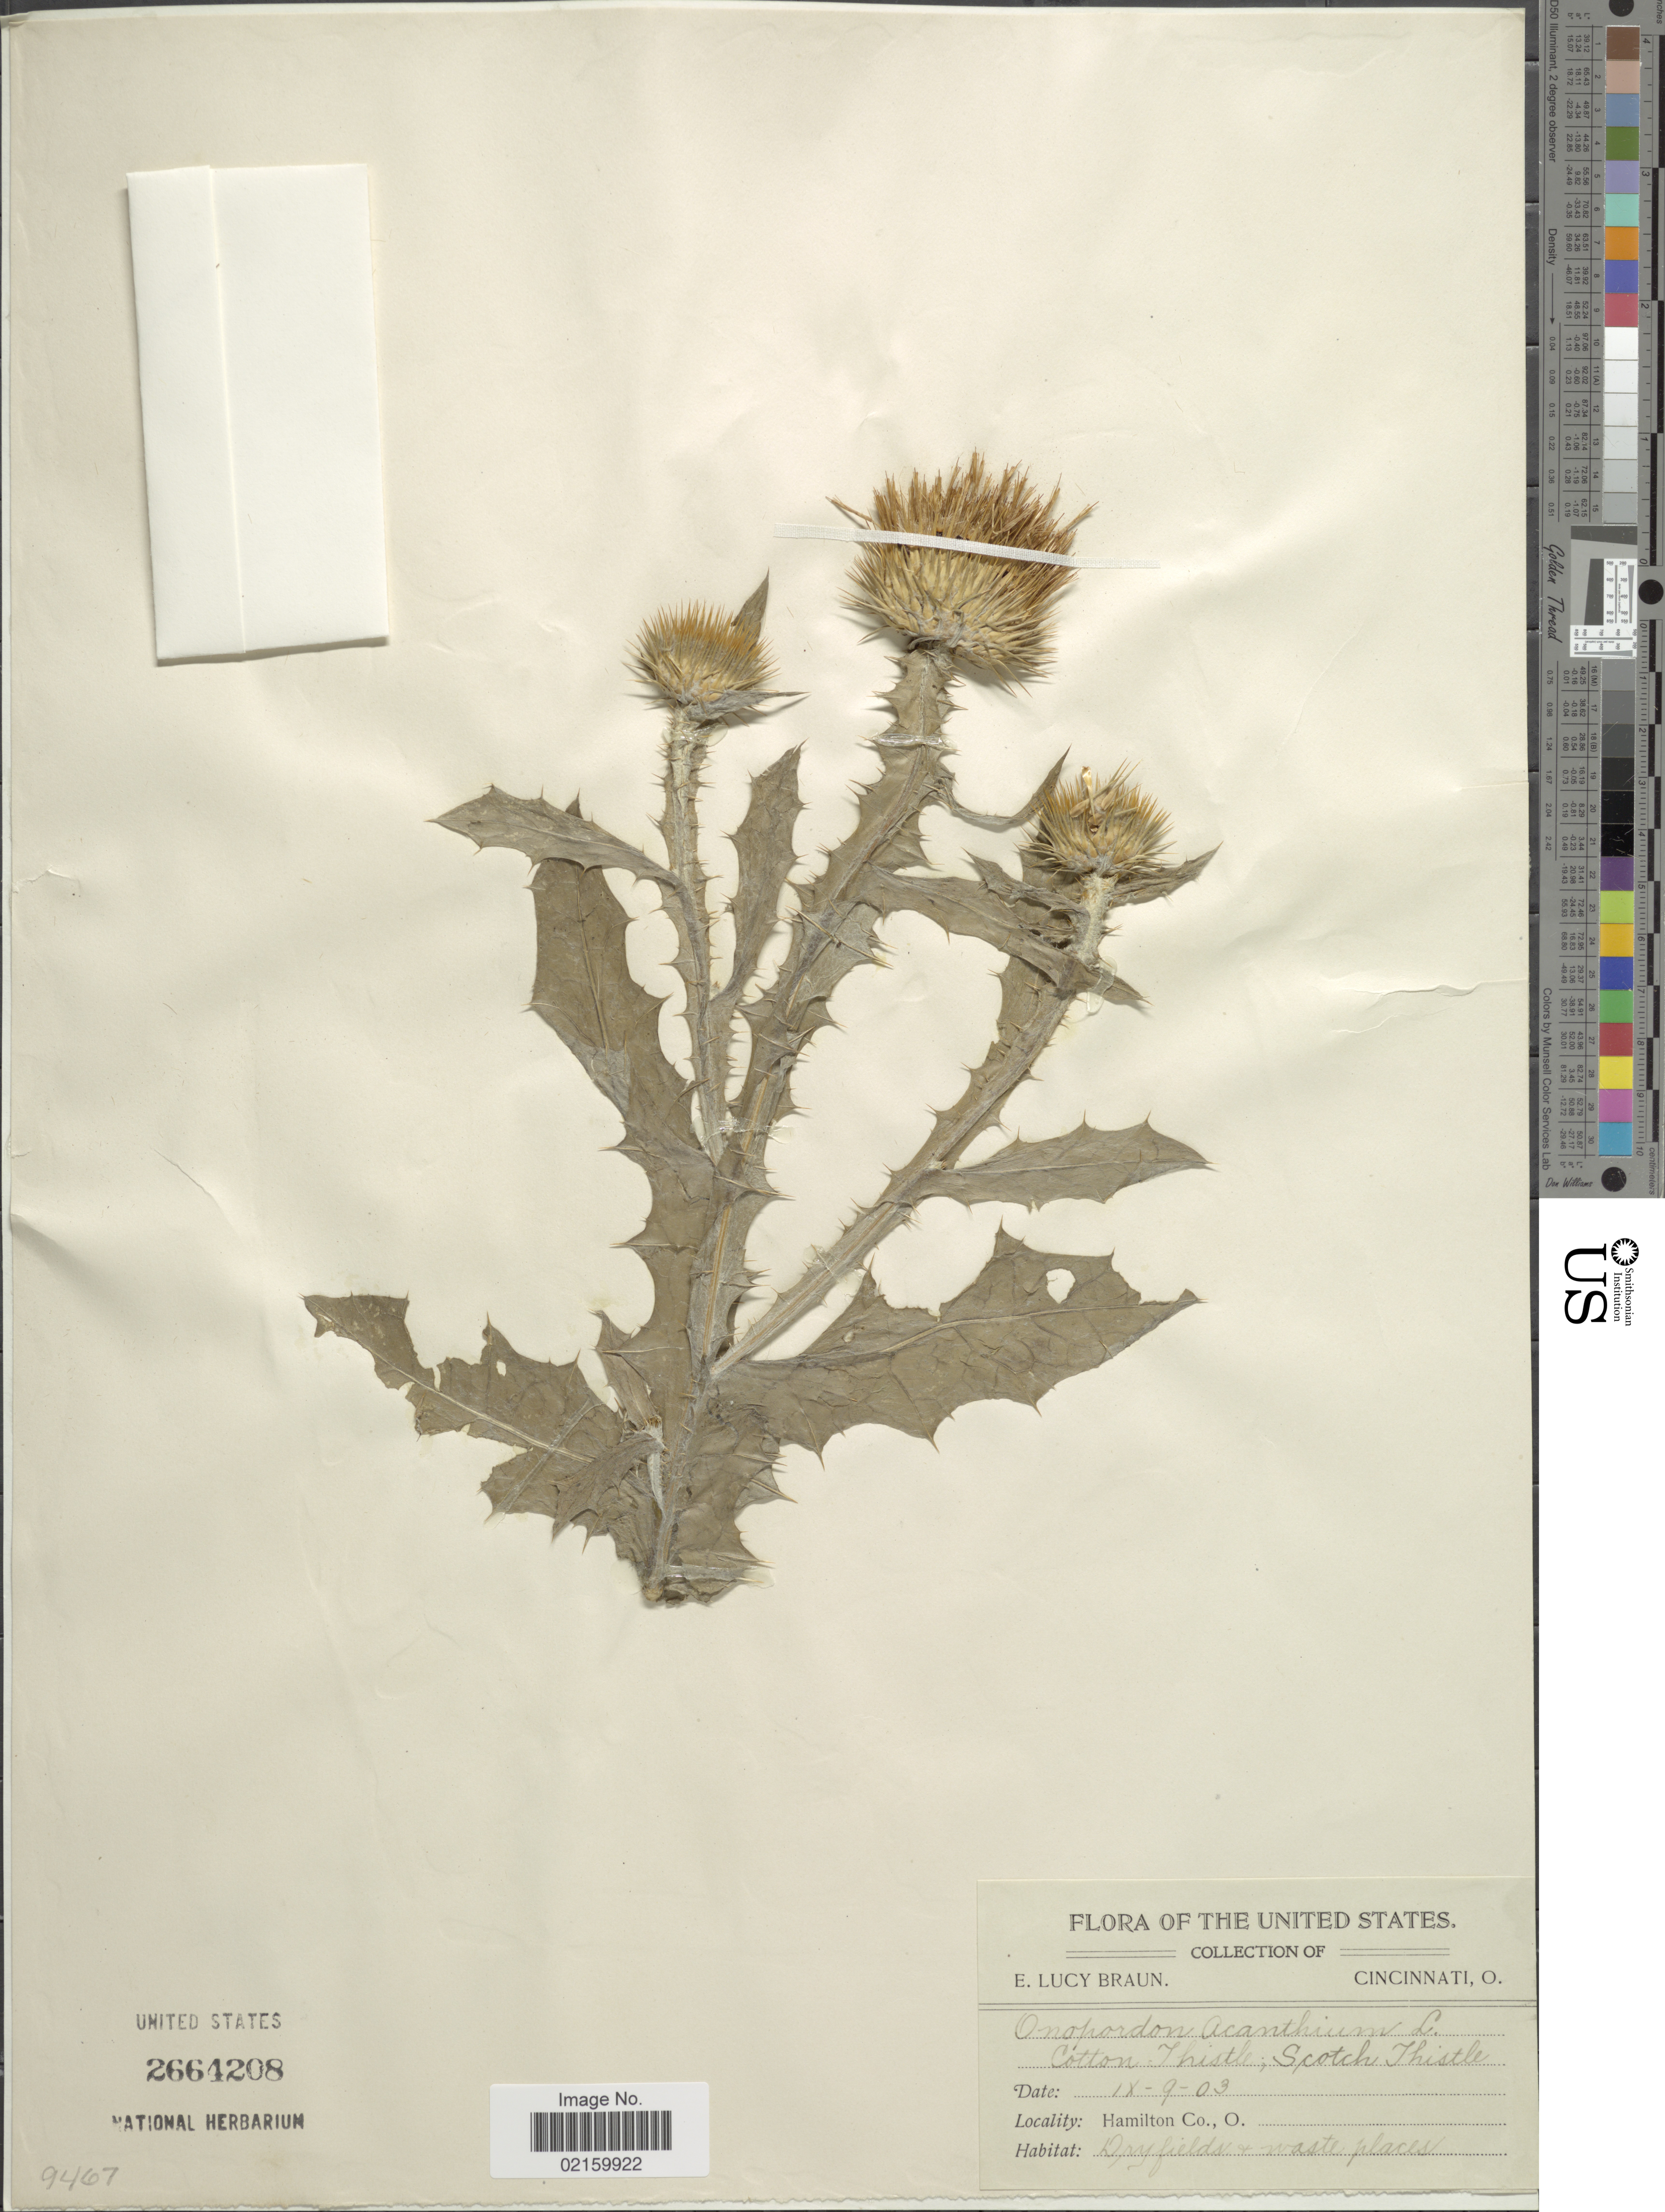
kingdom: Plantae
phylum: Tracheophyta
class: Magnoliopsida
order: Asterales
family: Asteraceae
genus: Onopordum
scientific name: Onopordum acanthium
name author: L.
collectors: E. L. Braun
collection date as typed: Transcribed d/m/y: 9/9/3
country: United States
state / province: Ohio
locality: Hamilton Co., O.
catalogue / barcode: US 2664208